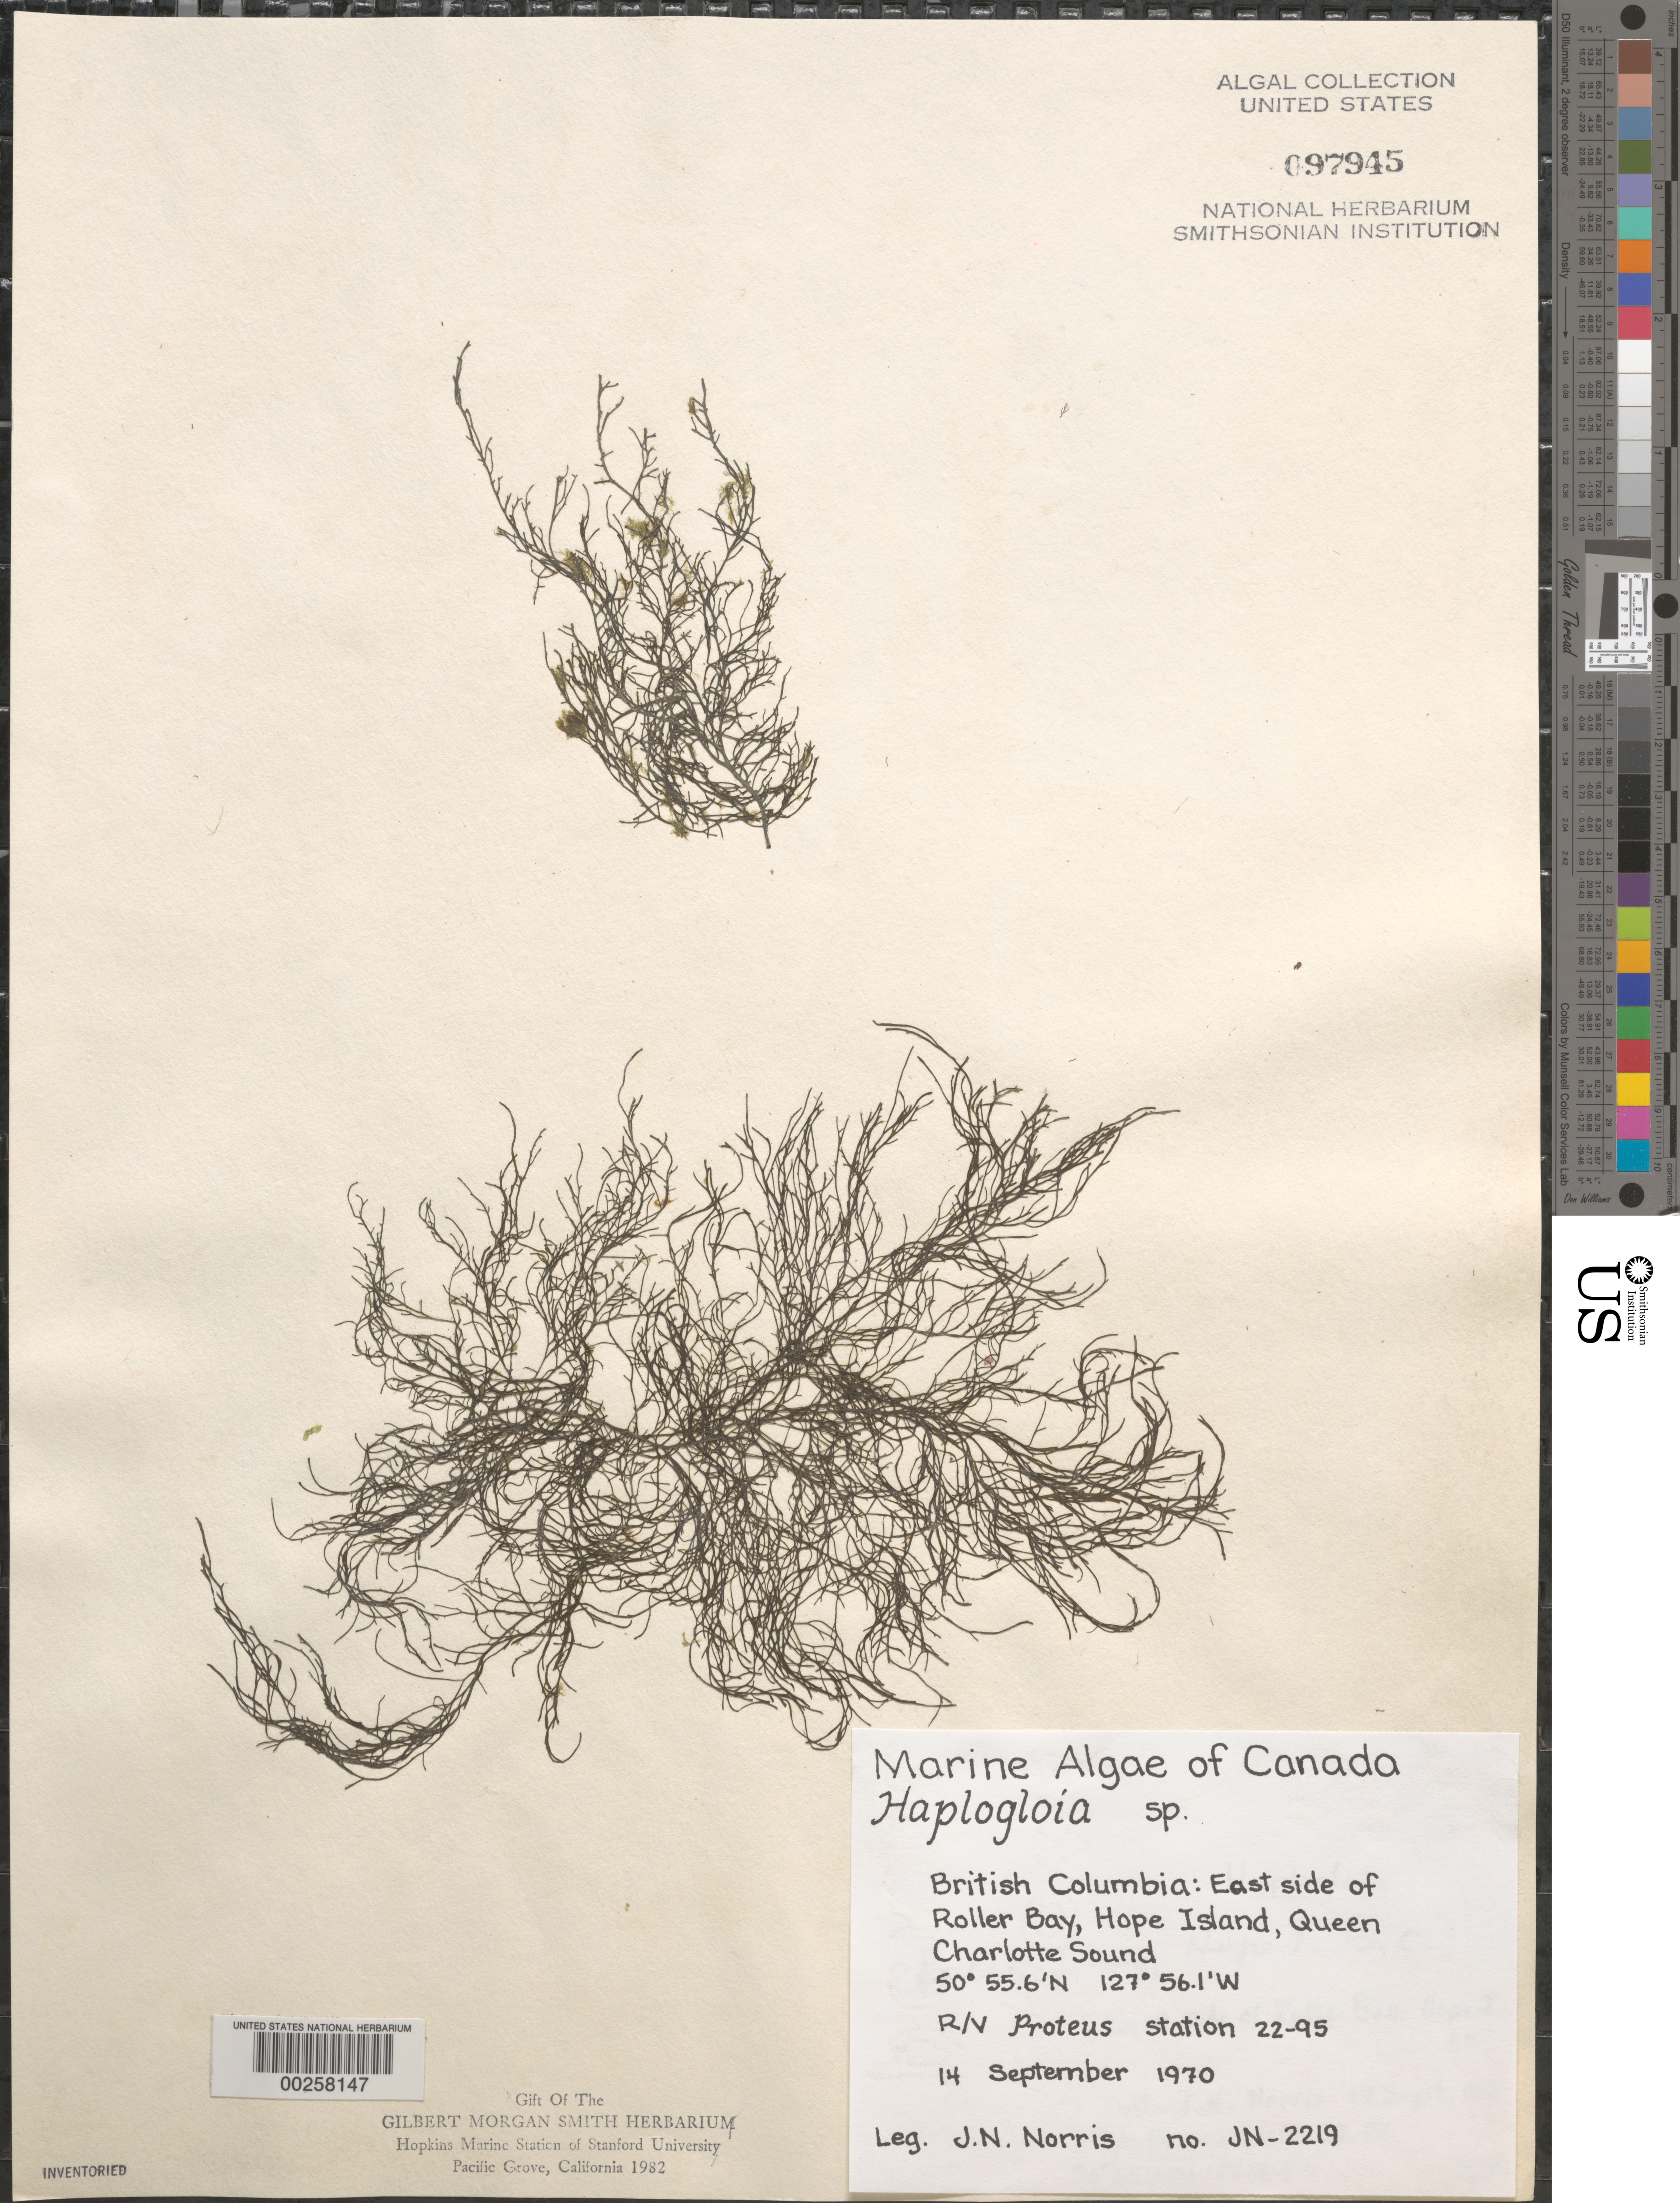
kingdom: Chromista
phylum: Ochrophyta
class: Phaeophyceae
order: Ectocarpales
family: Chordariaceae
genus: Haplogloia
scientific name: Haplogloia sp.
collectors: J. N. Norris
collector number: JN-2219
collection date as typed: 14 Sep 1970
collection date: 1970-09-14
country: Canada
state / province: British Columbia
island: Hope Island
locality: Roller Bay, Queen Charlotte Sound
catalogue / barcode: US 97945